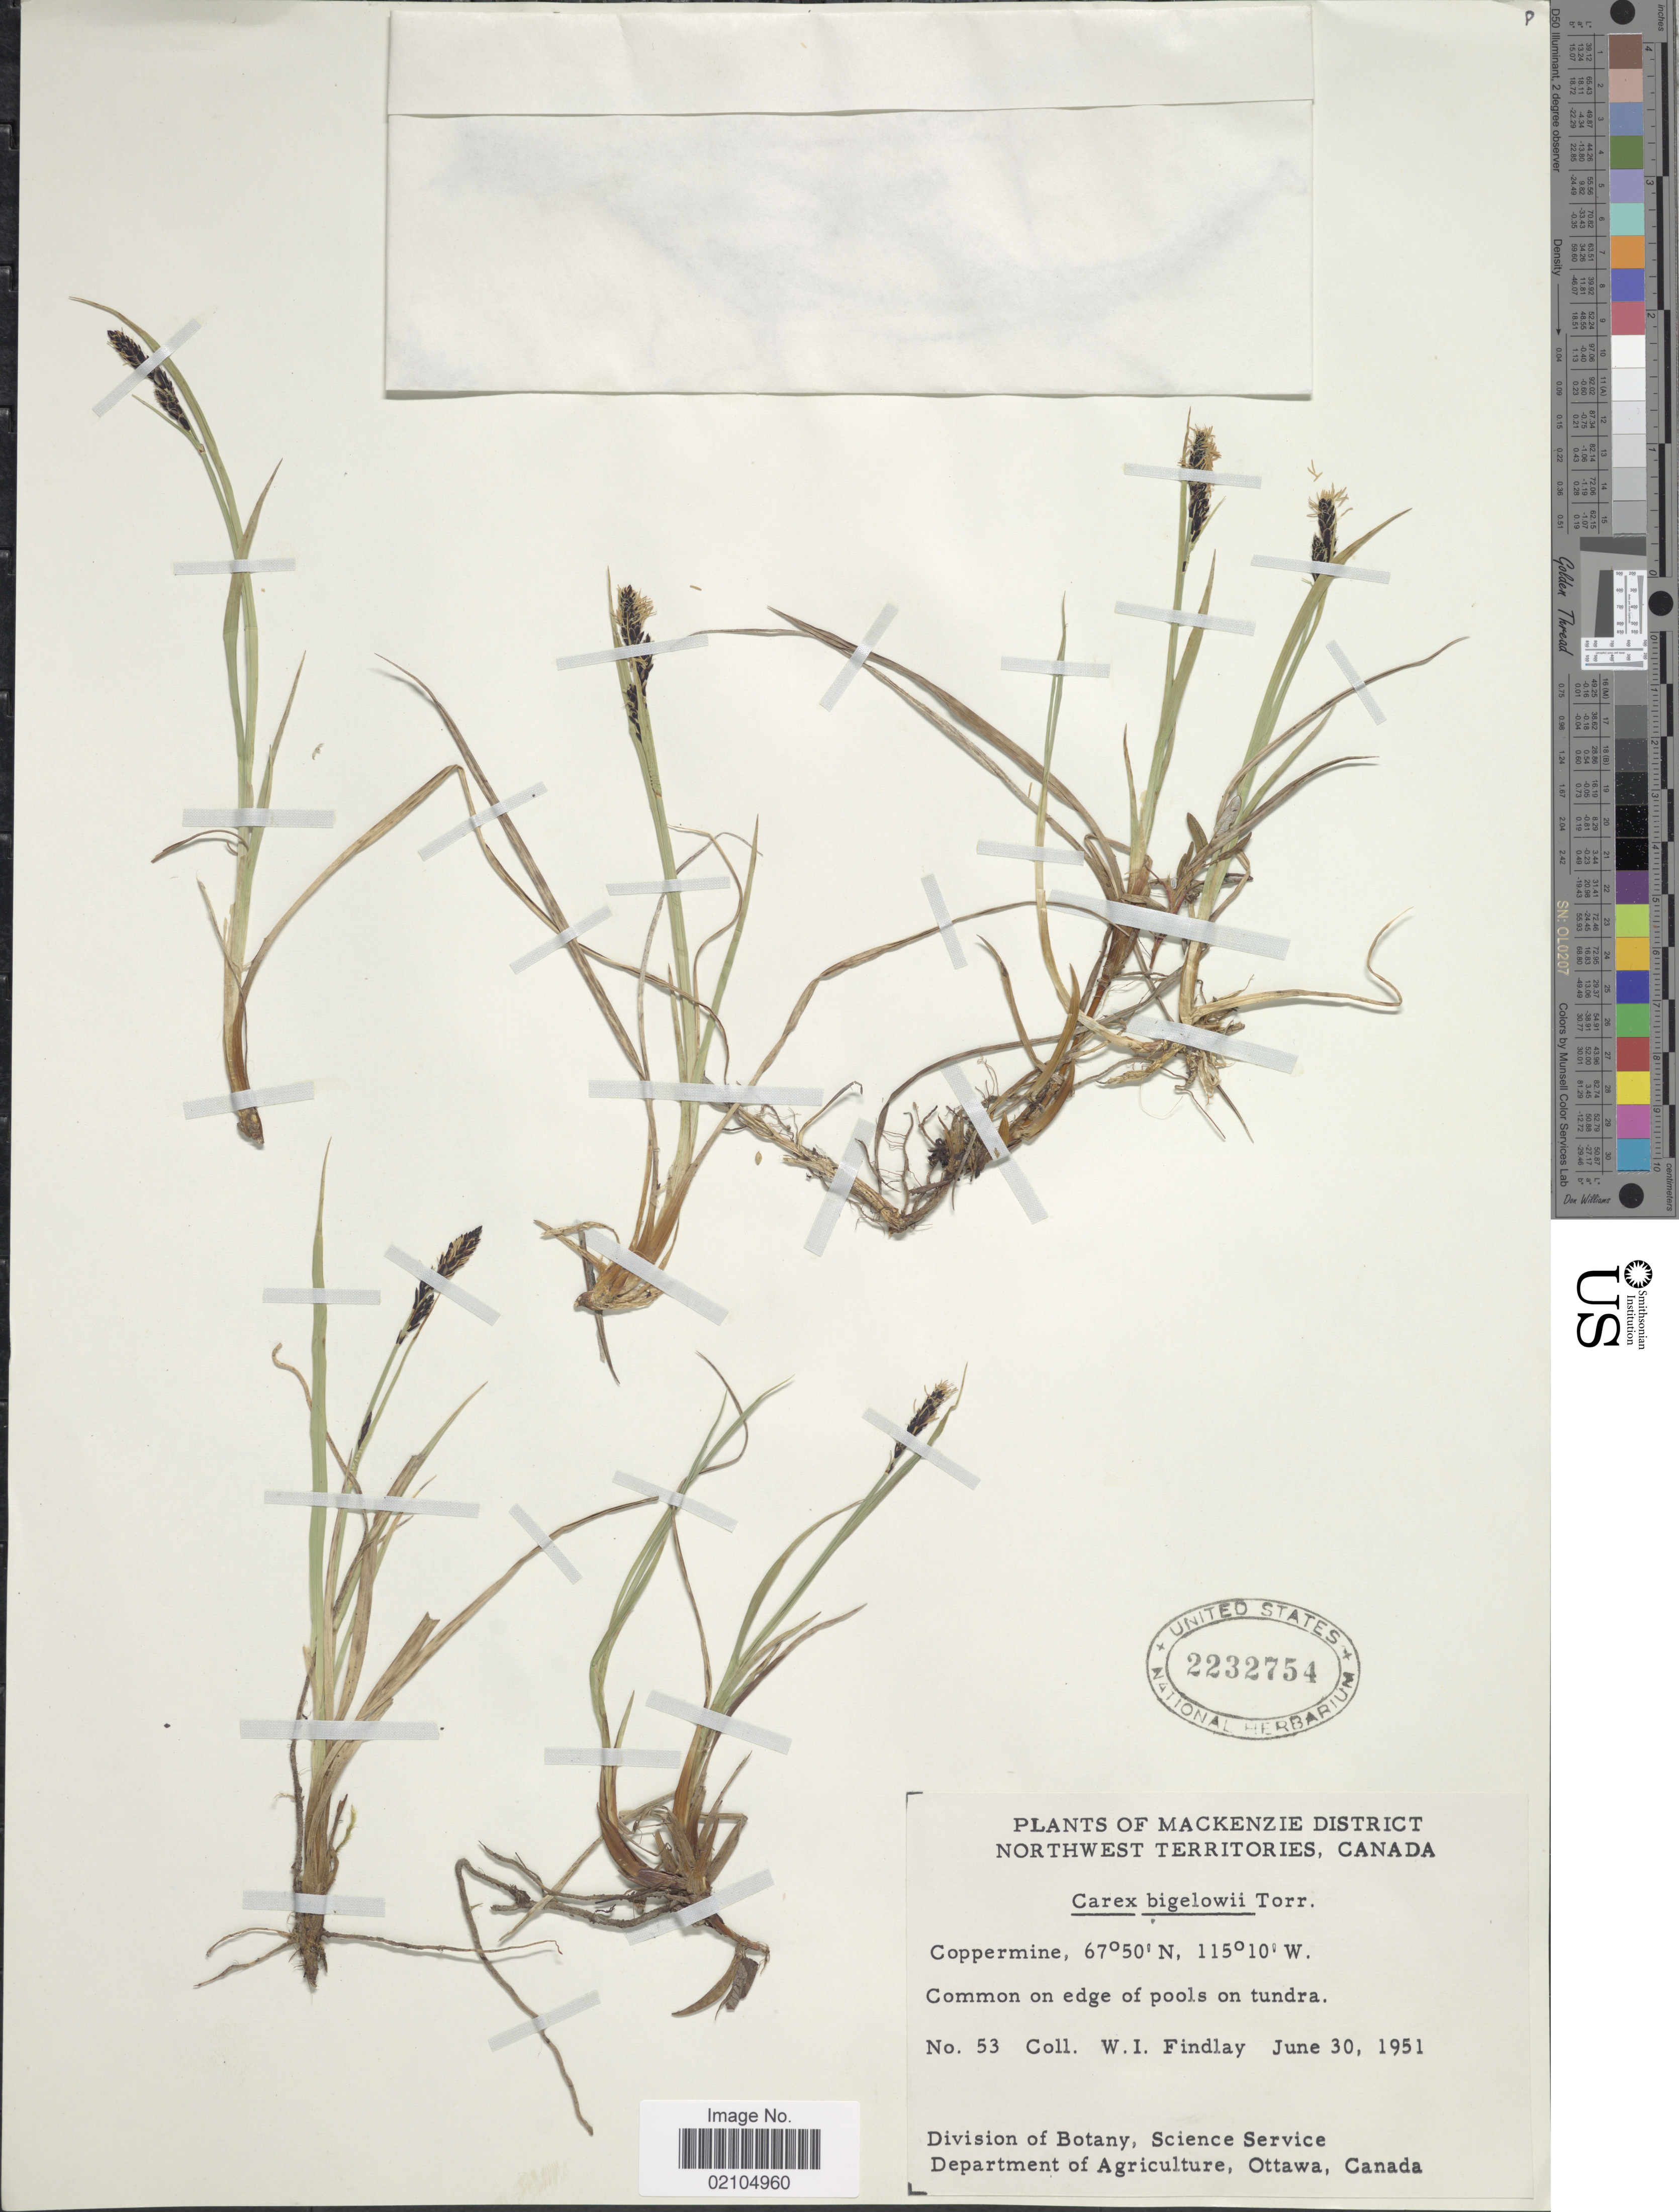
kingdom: Plantae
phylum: Tracheophyta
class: Liliopsida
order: Poales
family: Cyperaceae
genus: Carex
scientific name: Carex bigelowii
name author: Torr. ex Schwein.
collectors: W. Findlay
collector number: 53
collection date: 1951-06-30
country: Canada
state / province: Northwest Territories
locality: Mackenzie District. Coppermine. Common on edge of pools on tundra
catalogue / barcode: US 2232754